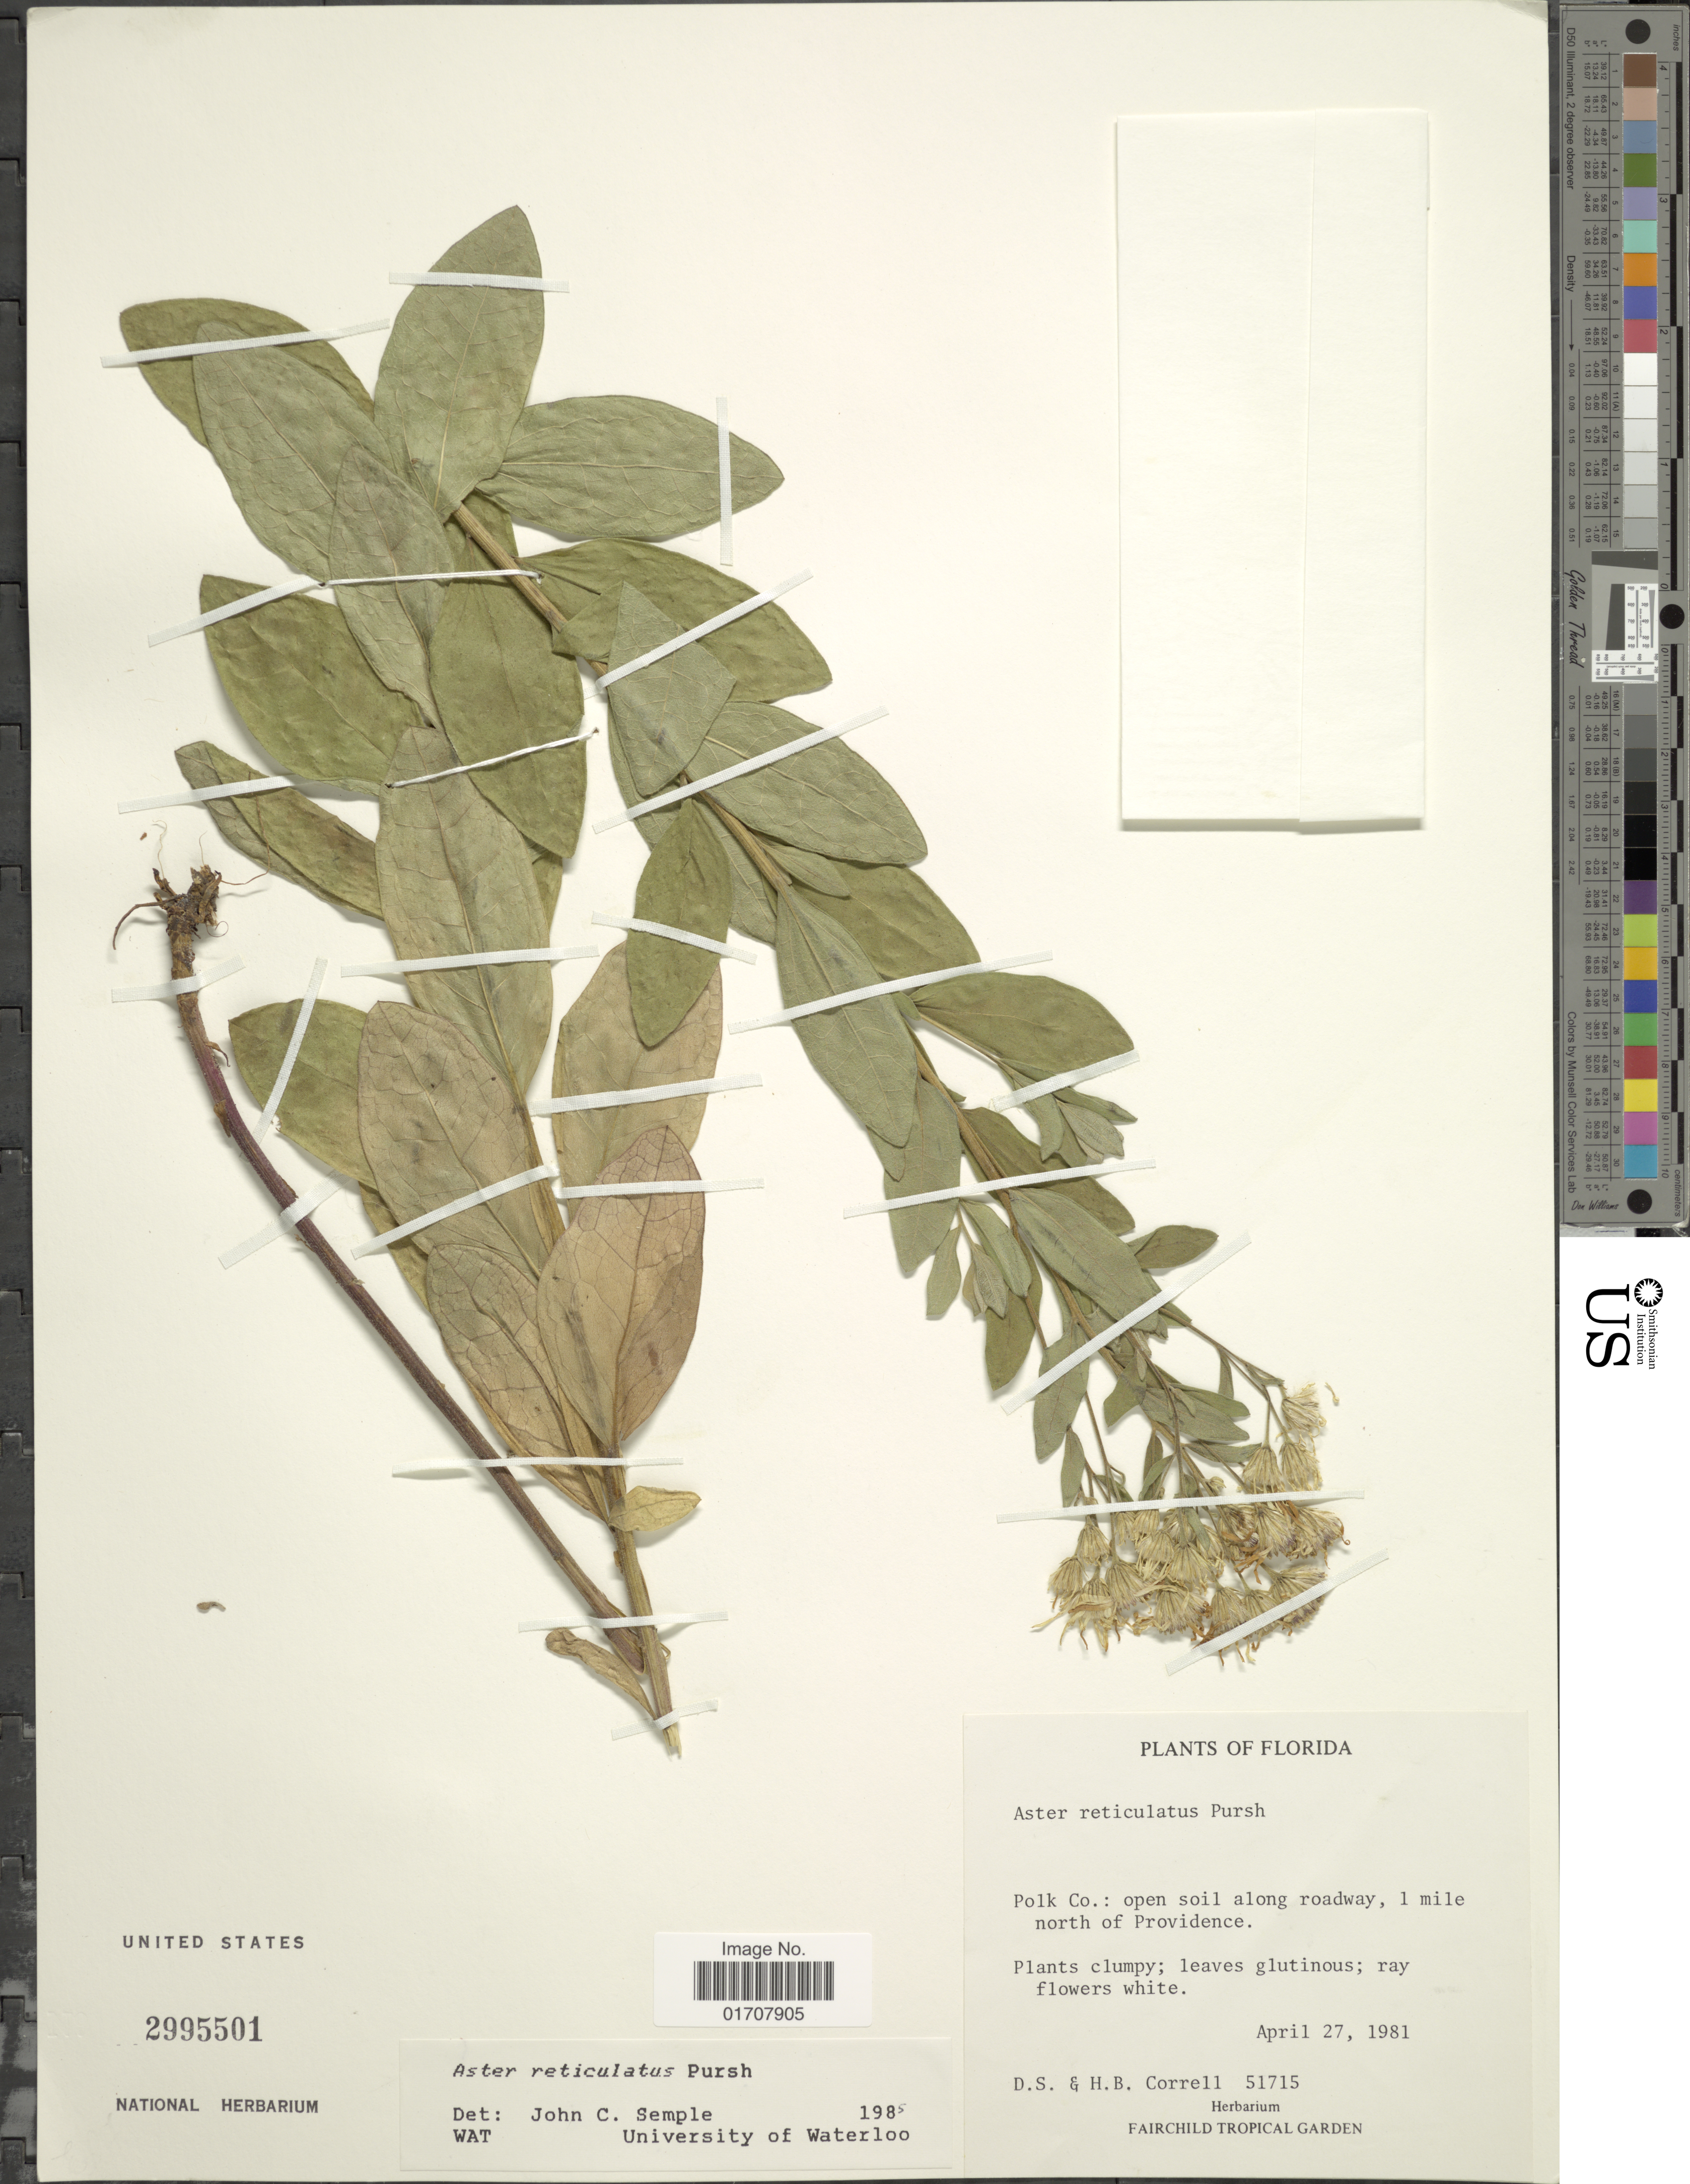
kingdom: Plantae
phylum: Tracheophyta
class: Magnoliopsida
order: Asterales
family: Asteraceae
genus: Oclemena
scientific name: Oclemena reticulata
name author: (Pursh) G.L. Nesom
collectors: D. S. Correll & H. Correll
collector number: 51715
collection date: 1981-04-27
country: United States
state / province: Florida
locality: Polk Co.: open soil roadway, 1 mile north of Providence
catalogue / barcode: US 2995501